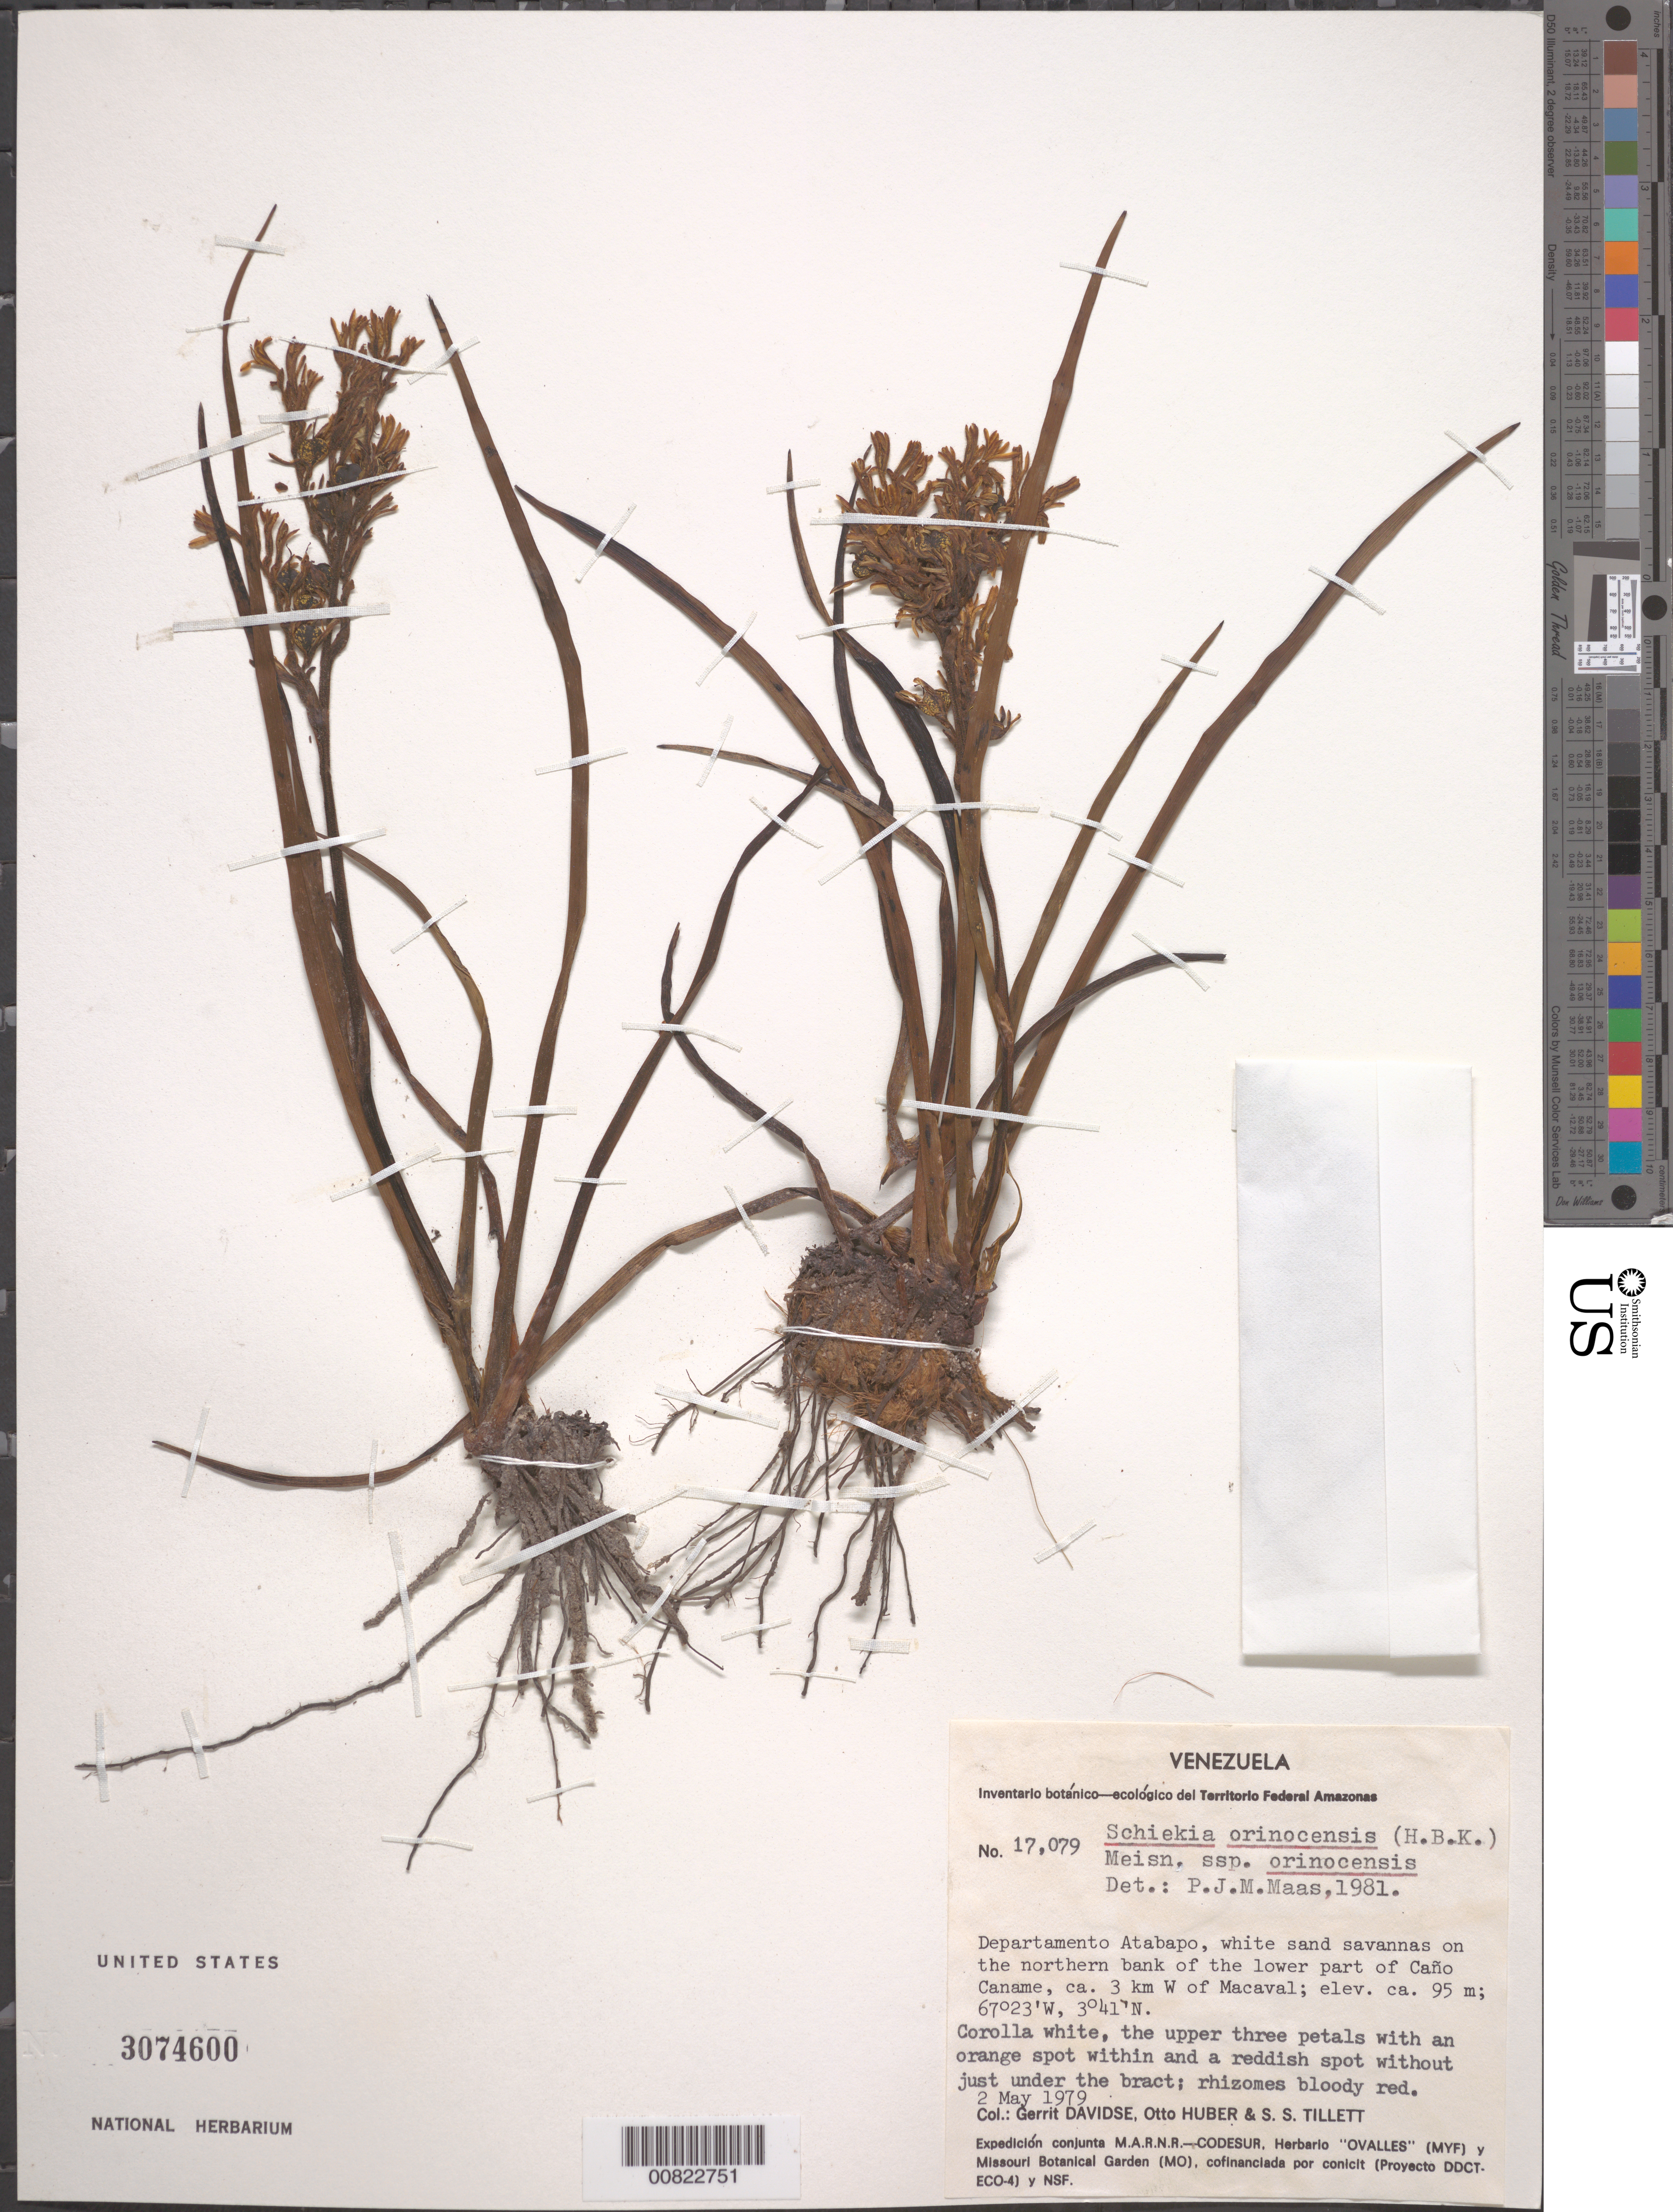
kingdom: Plantae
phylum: Tracheophyta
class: Liliopsida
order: Commelinales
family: Haemodoraceae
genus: Schiekia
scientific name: Schiekia orinocensis subsp. orinocensis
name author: (Kunth) Meisn.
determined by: Maas, Paul J. M.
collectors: G. Davidse, O. Huber & S. S. Tillett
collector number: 17079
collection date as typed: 2-May-79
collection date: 1979-05-02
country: Venezuela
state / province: Amazonas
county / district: Atabapo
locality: Caño Caname, ca. 3 km W of Macaval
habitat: White sand savannas on N bank of cano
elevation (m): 95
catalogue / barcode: US 3074600